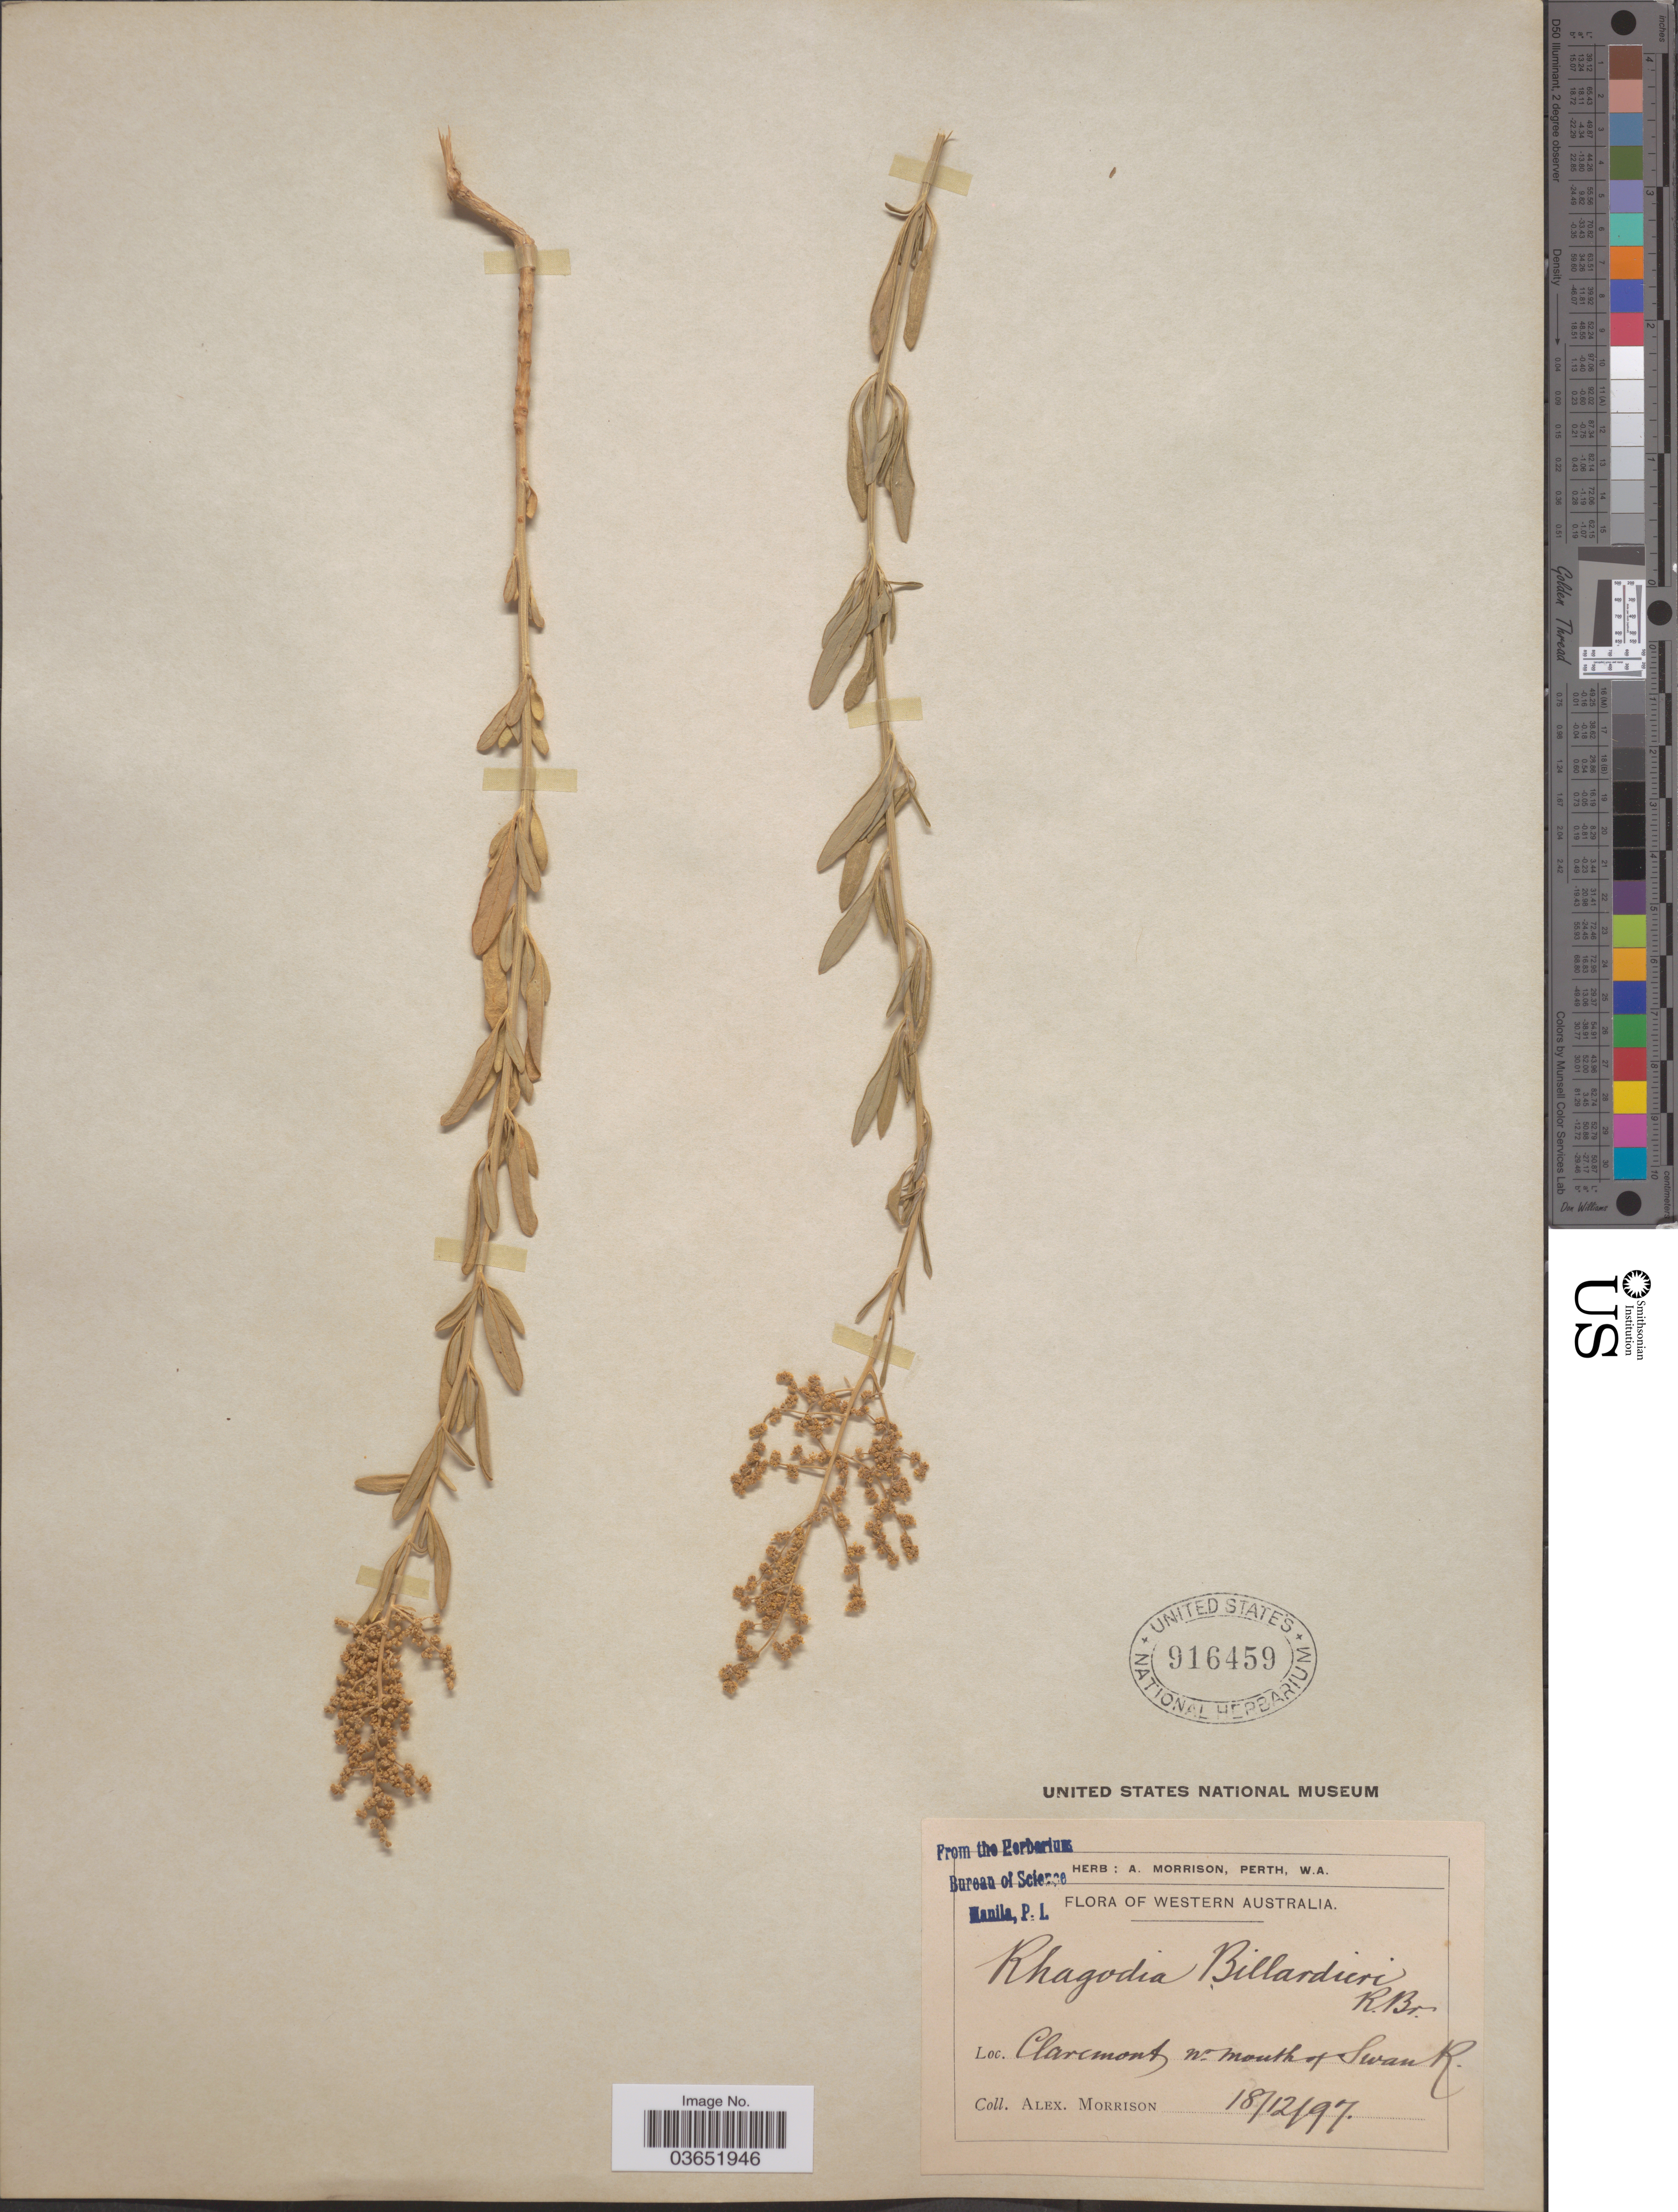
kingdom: Plantae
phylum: Tracheophyta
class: Magnoliopsida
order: Caryophyllales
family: Amaranthaceae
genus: Rhagodia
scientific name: Rhagodia billardierei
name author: R. Br.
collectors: A. Morrison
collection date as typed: Transcribed d/m/y: 18/12/97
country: Australia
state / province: Western Australia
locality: Claremont nr. mouth of Swan R.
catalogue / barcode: US 916459